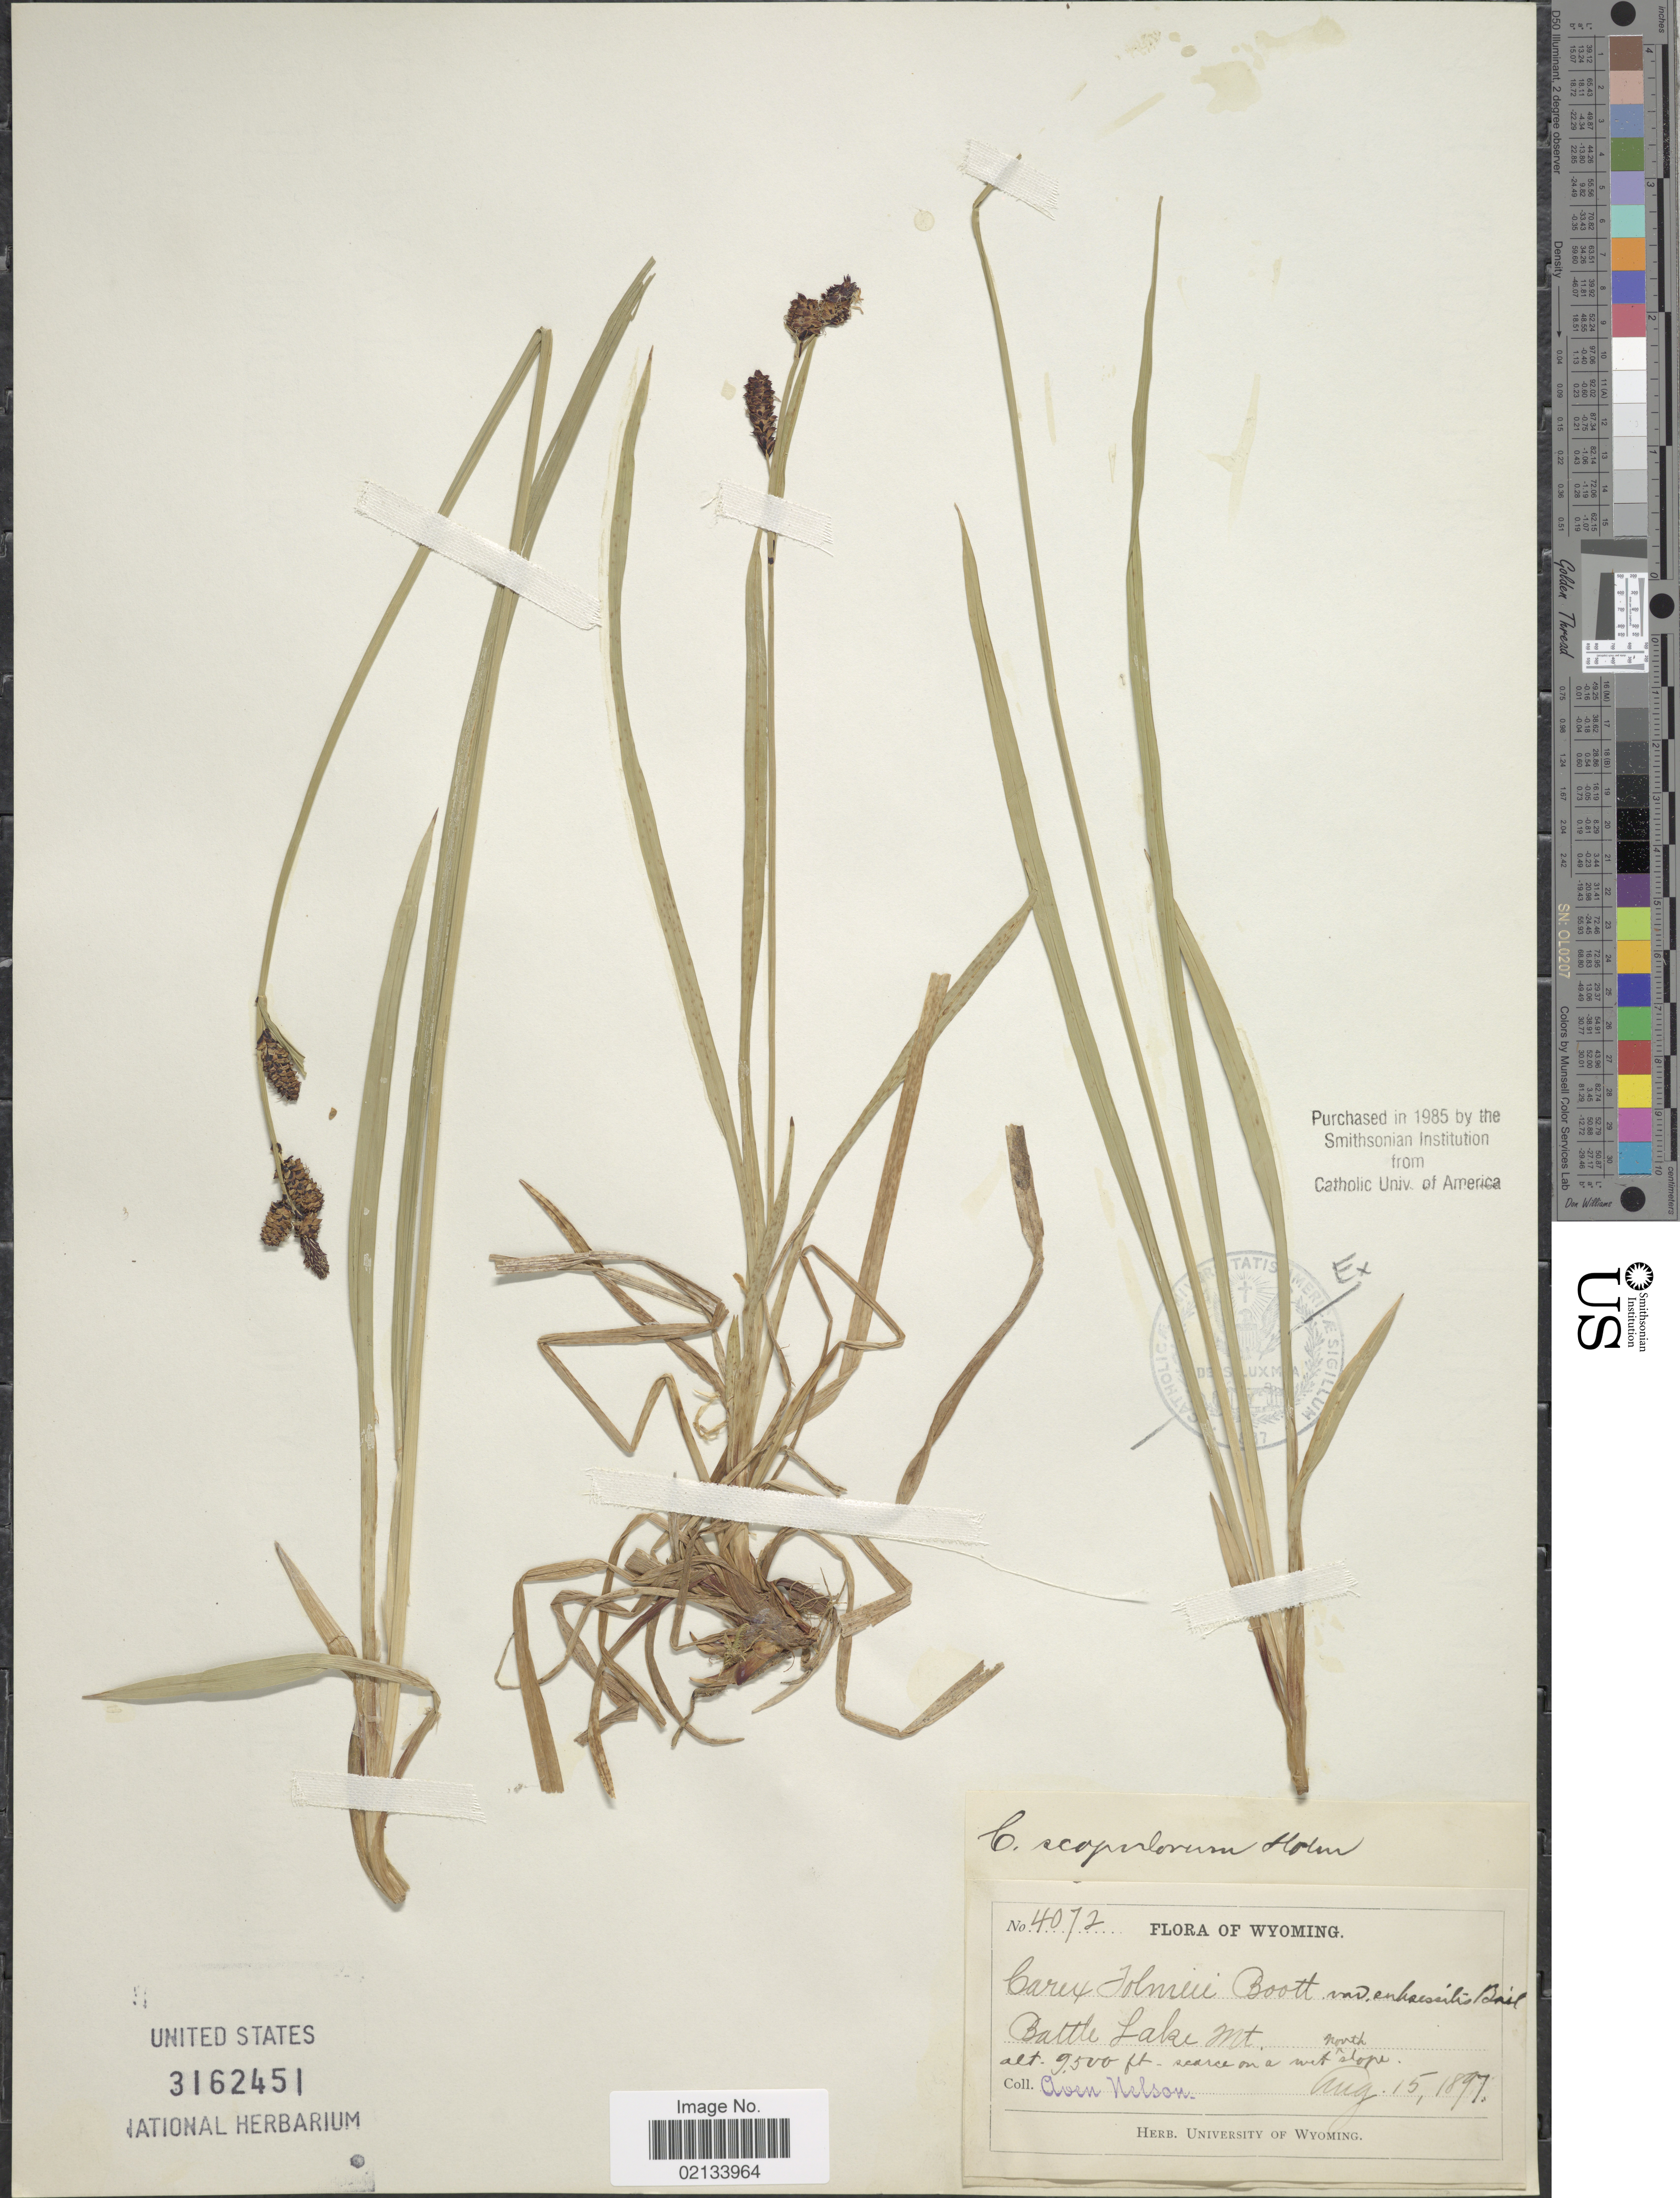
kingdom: Plantae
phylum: Tracheophyta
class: Liliopsida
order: Poales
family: Cyperaceae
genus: Carex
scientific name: Carex scopulorum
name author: Holm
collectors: A. Nelson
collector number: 4072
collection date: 1897-08-15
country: United States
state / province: Wyoming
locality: Battle Lake Mt.,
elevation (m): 2896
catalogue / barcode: US 3162451